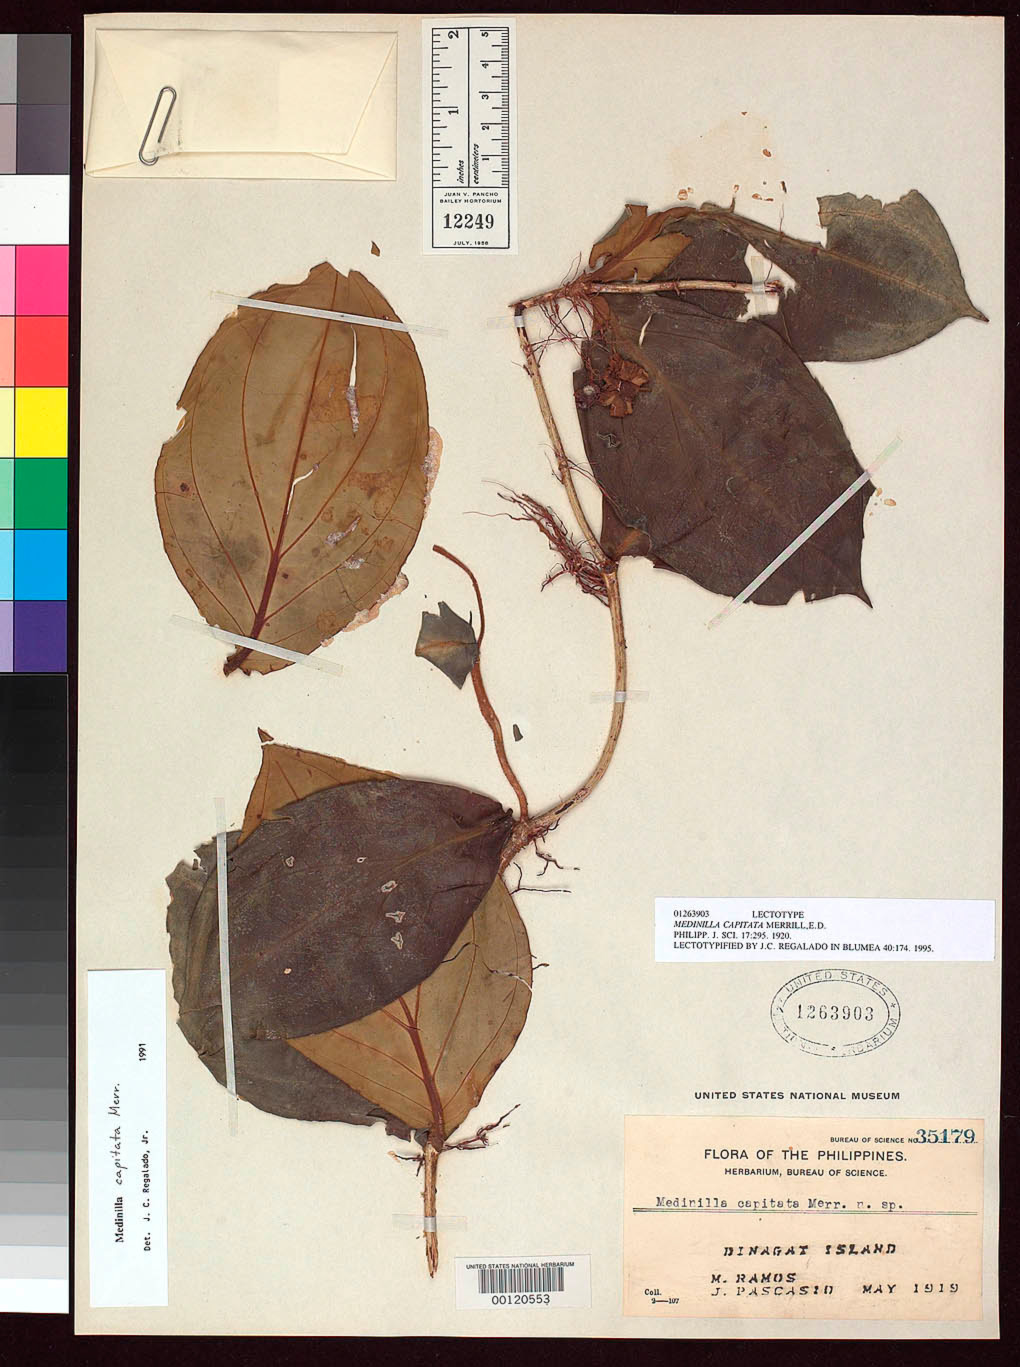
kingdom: Plantae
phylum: Tracheophyta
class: Magnoliopsida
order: Myrtales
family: Melastomataceae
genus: Medinilla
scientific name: Medinilla capitata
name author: Merr.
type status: Lectotype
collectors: M. Ramos & J. Pascasio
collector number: Bur. Sci. 35179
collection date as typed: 11 May 1919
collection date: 1919-05-11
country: Philippines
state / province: Caraga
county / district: Surigao del Norte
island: Dinagat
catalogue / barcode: US 1263903